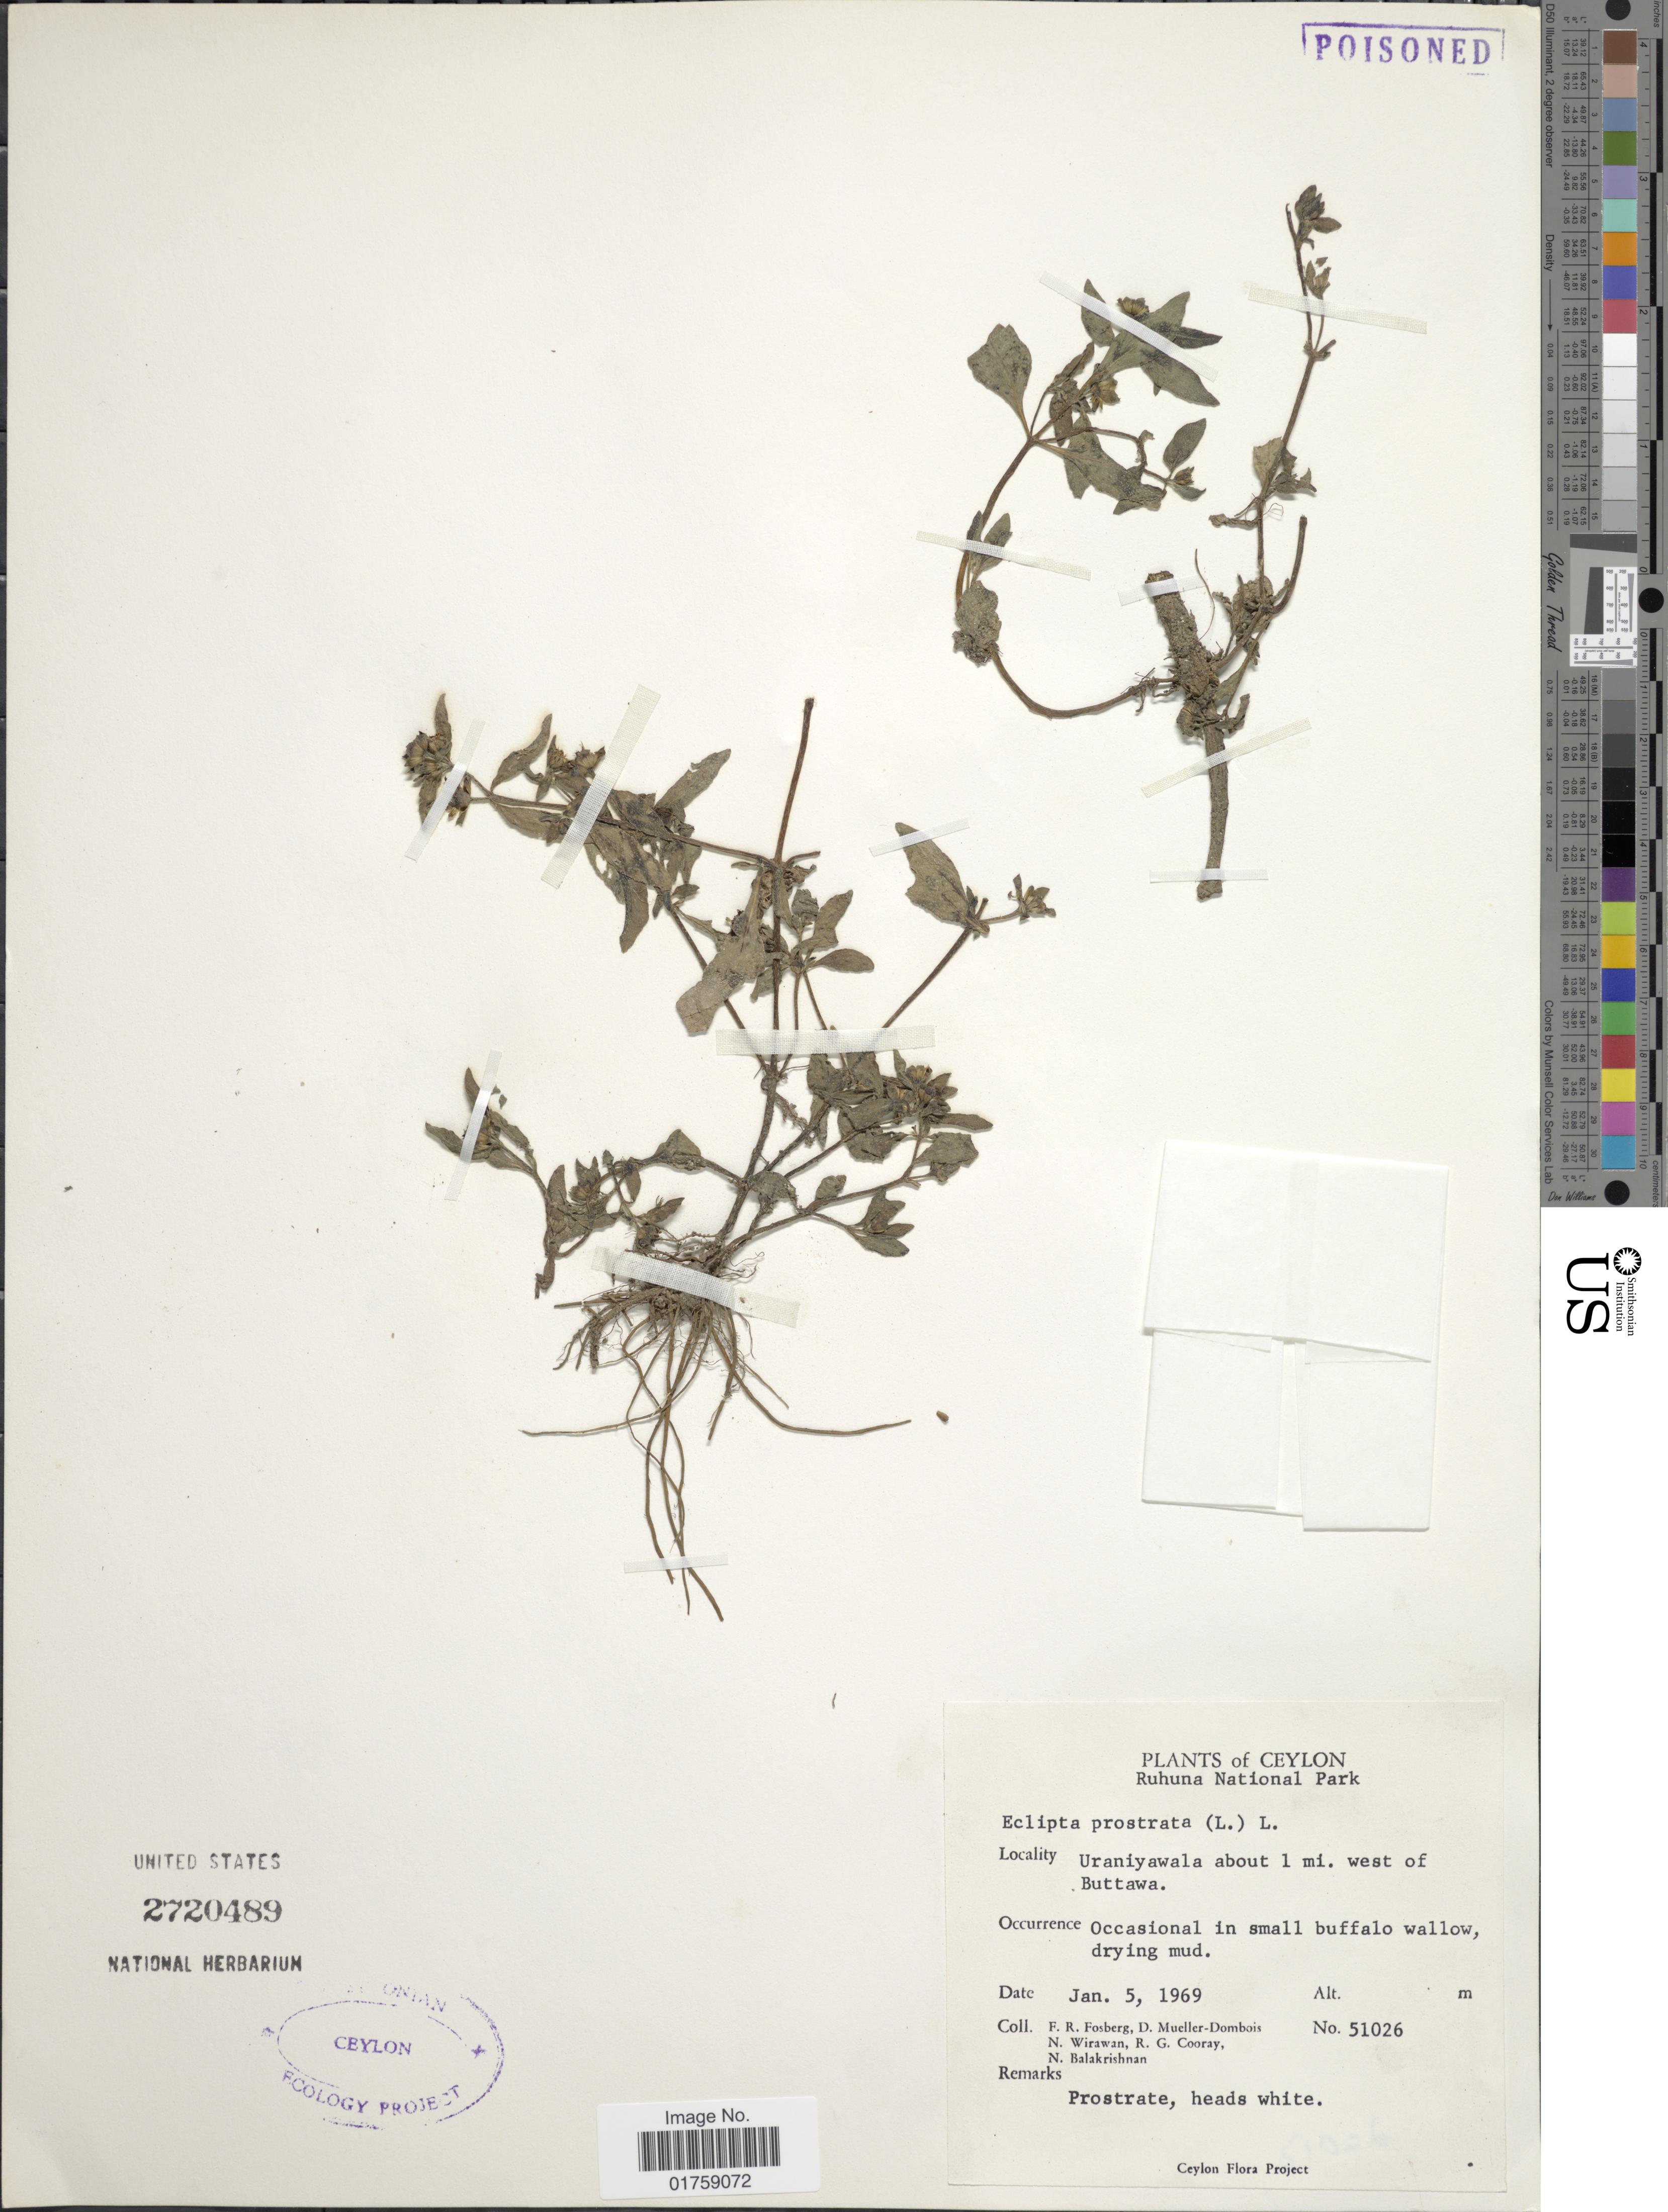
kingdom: Plantae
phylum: Tracheophyta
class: Magnoliopsida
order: Asterales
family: Asteraceae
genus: Eclipta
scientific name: Eclipta prostrata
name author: (L.) L.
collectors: F. R. Fosberg, D. Mueller-Dombois, N. Wirawan, R. Cooray & N. Balakrishnan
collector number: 51026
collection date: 1969-01-05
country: Sri Lanka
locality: Ceylon. Ruhuna National Park, Uraniyawala about 1 mi. west of Buttawa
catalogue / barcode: US 2720489